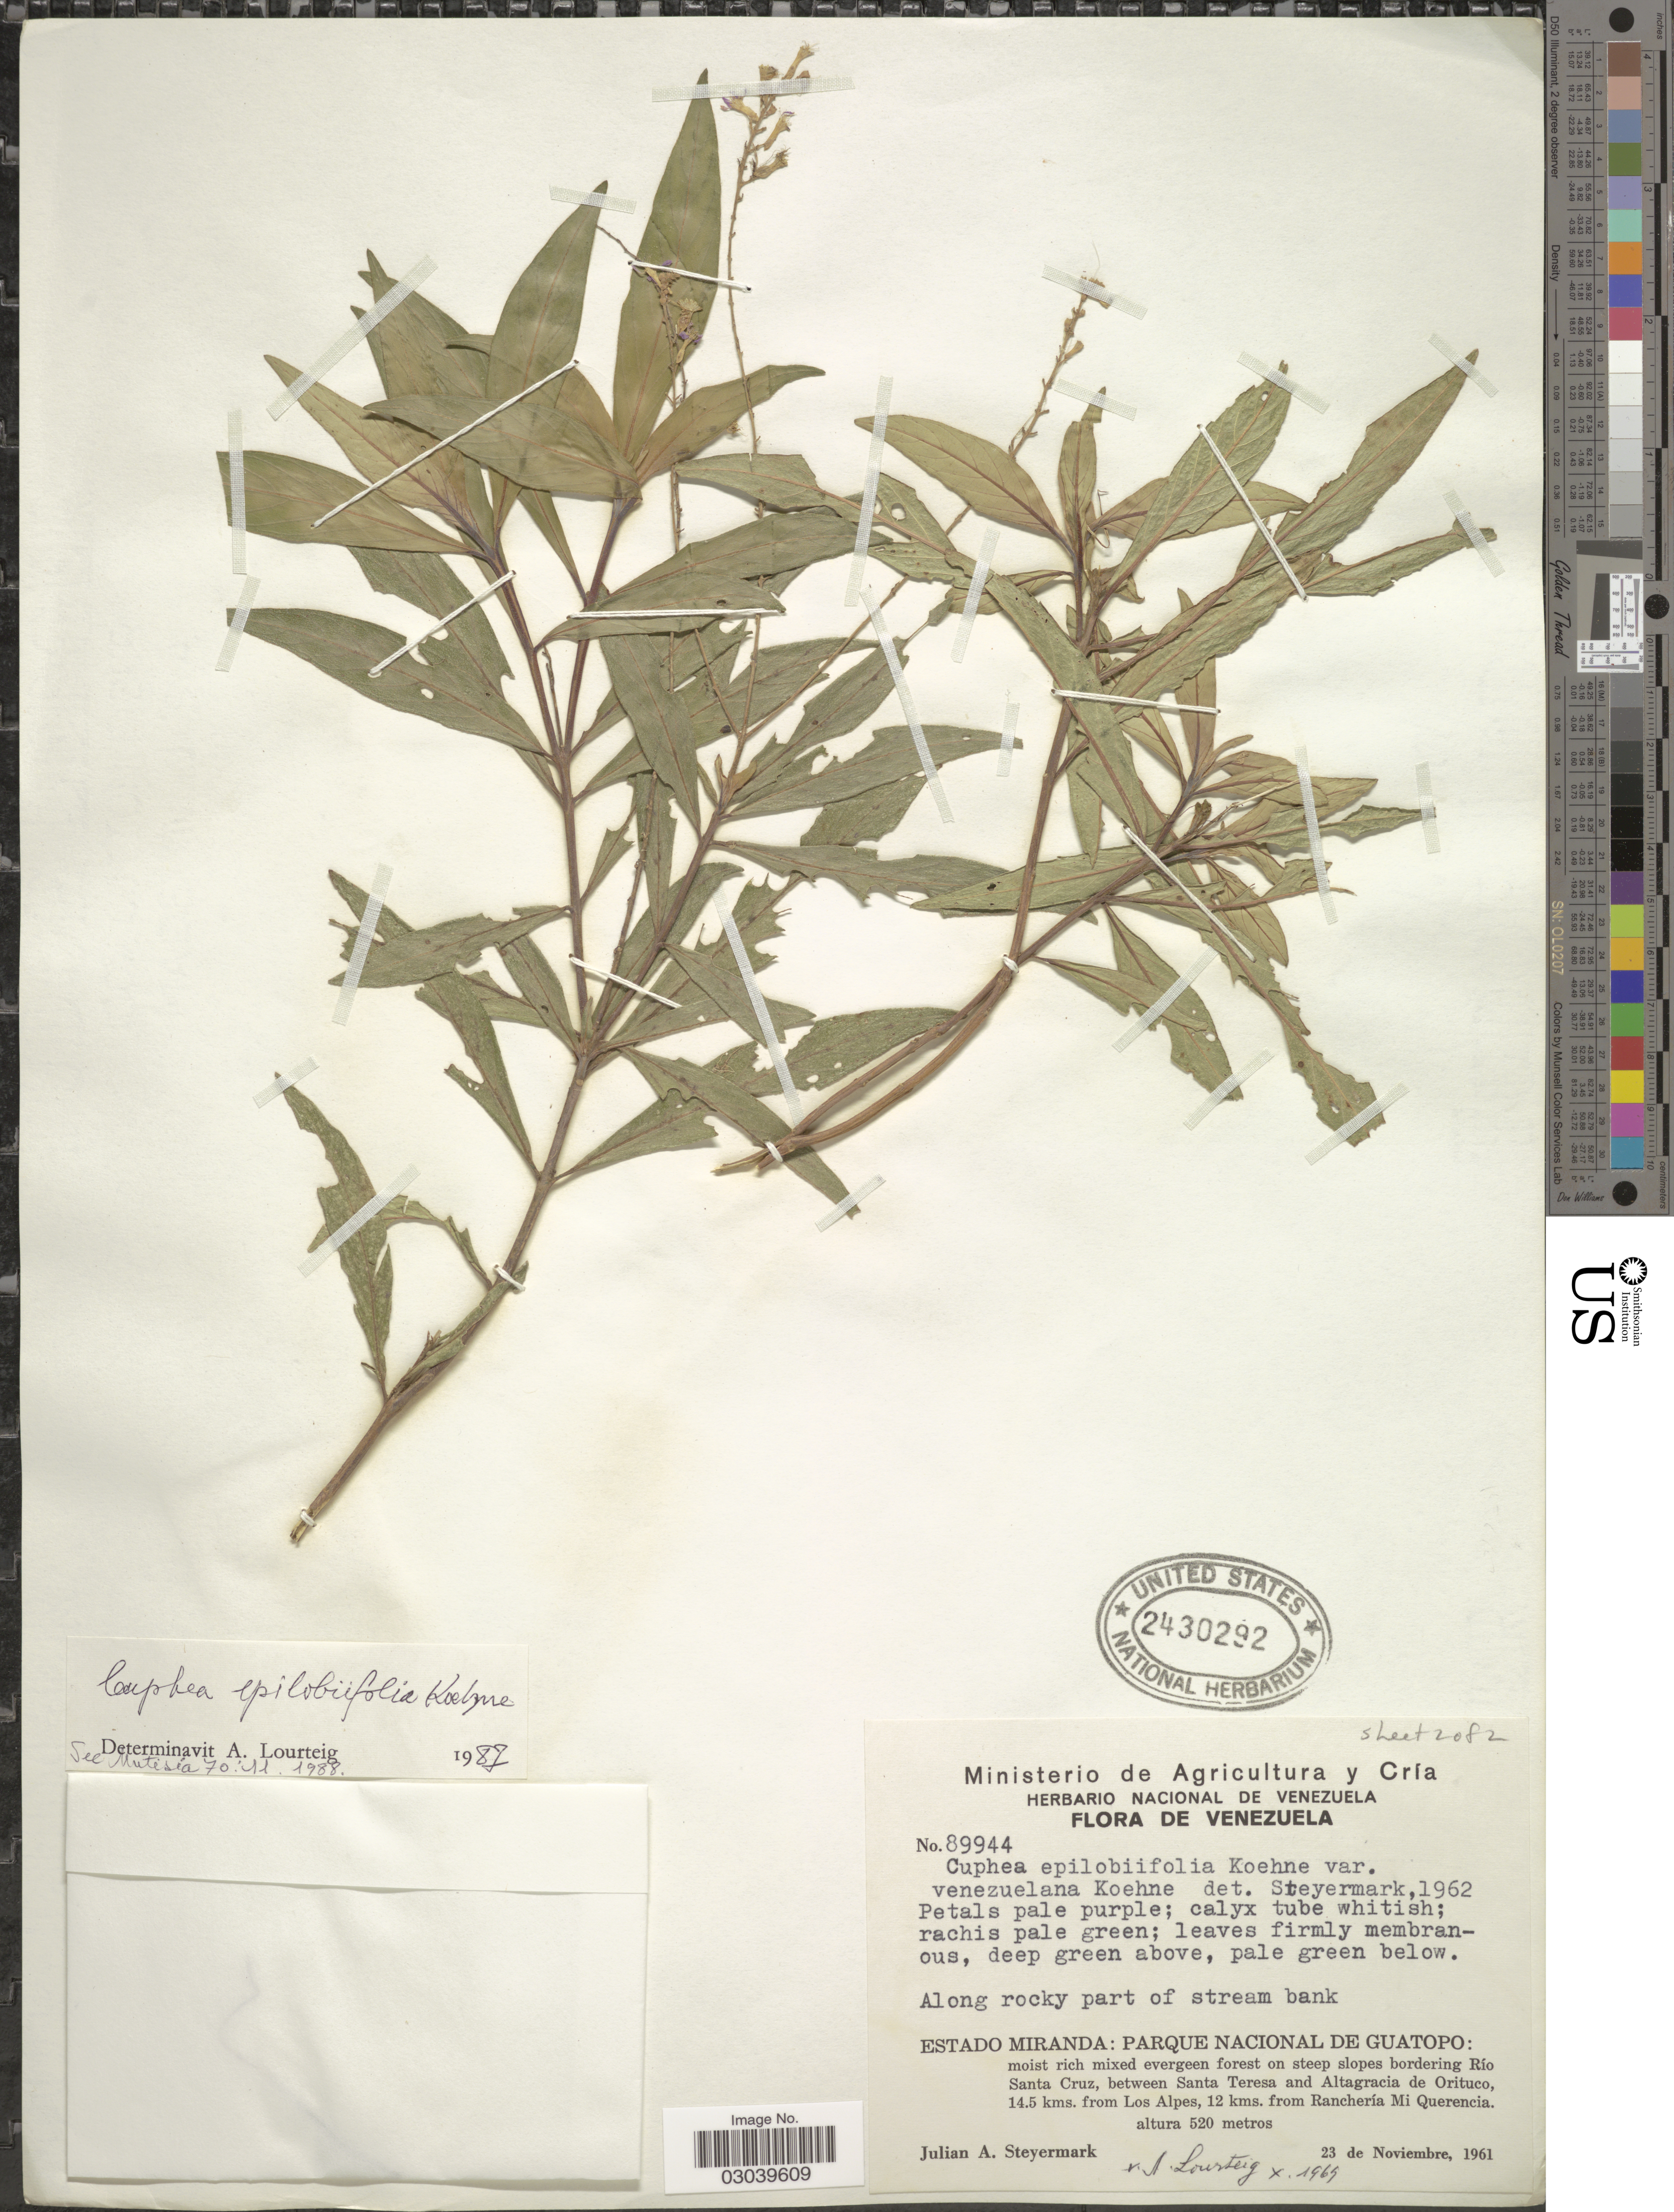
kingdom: Plantae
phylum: Tracheophyta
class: Magnoliopsida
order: Myrtales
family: Lythraceae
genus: Cuphea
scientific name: Cuphea epilobiifolia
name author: Koehne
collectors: J. Steyermark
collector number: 89944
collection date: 1961-11-23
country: Venezuela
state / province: Miranda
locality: Along rocky part of stream bank. Parque Nacional de Guatopo: steep slopes bordering Río Santa Cruz, between Santa Teresa and Altagracia de Orituco, 14.5 kms. from Los Alpes, 12 kms. from Ranchería Mi Querencia.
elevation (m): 520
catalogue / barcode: US 2430292